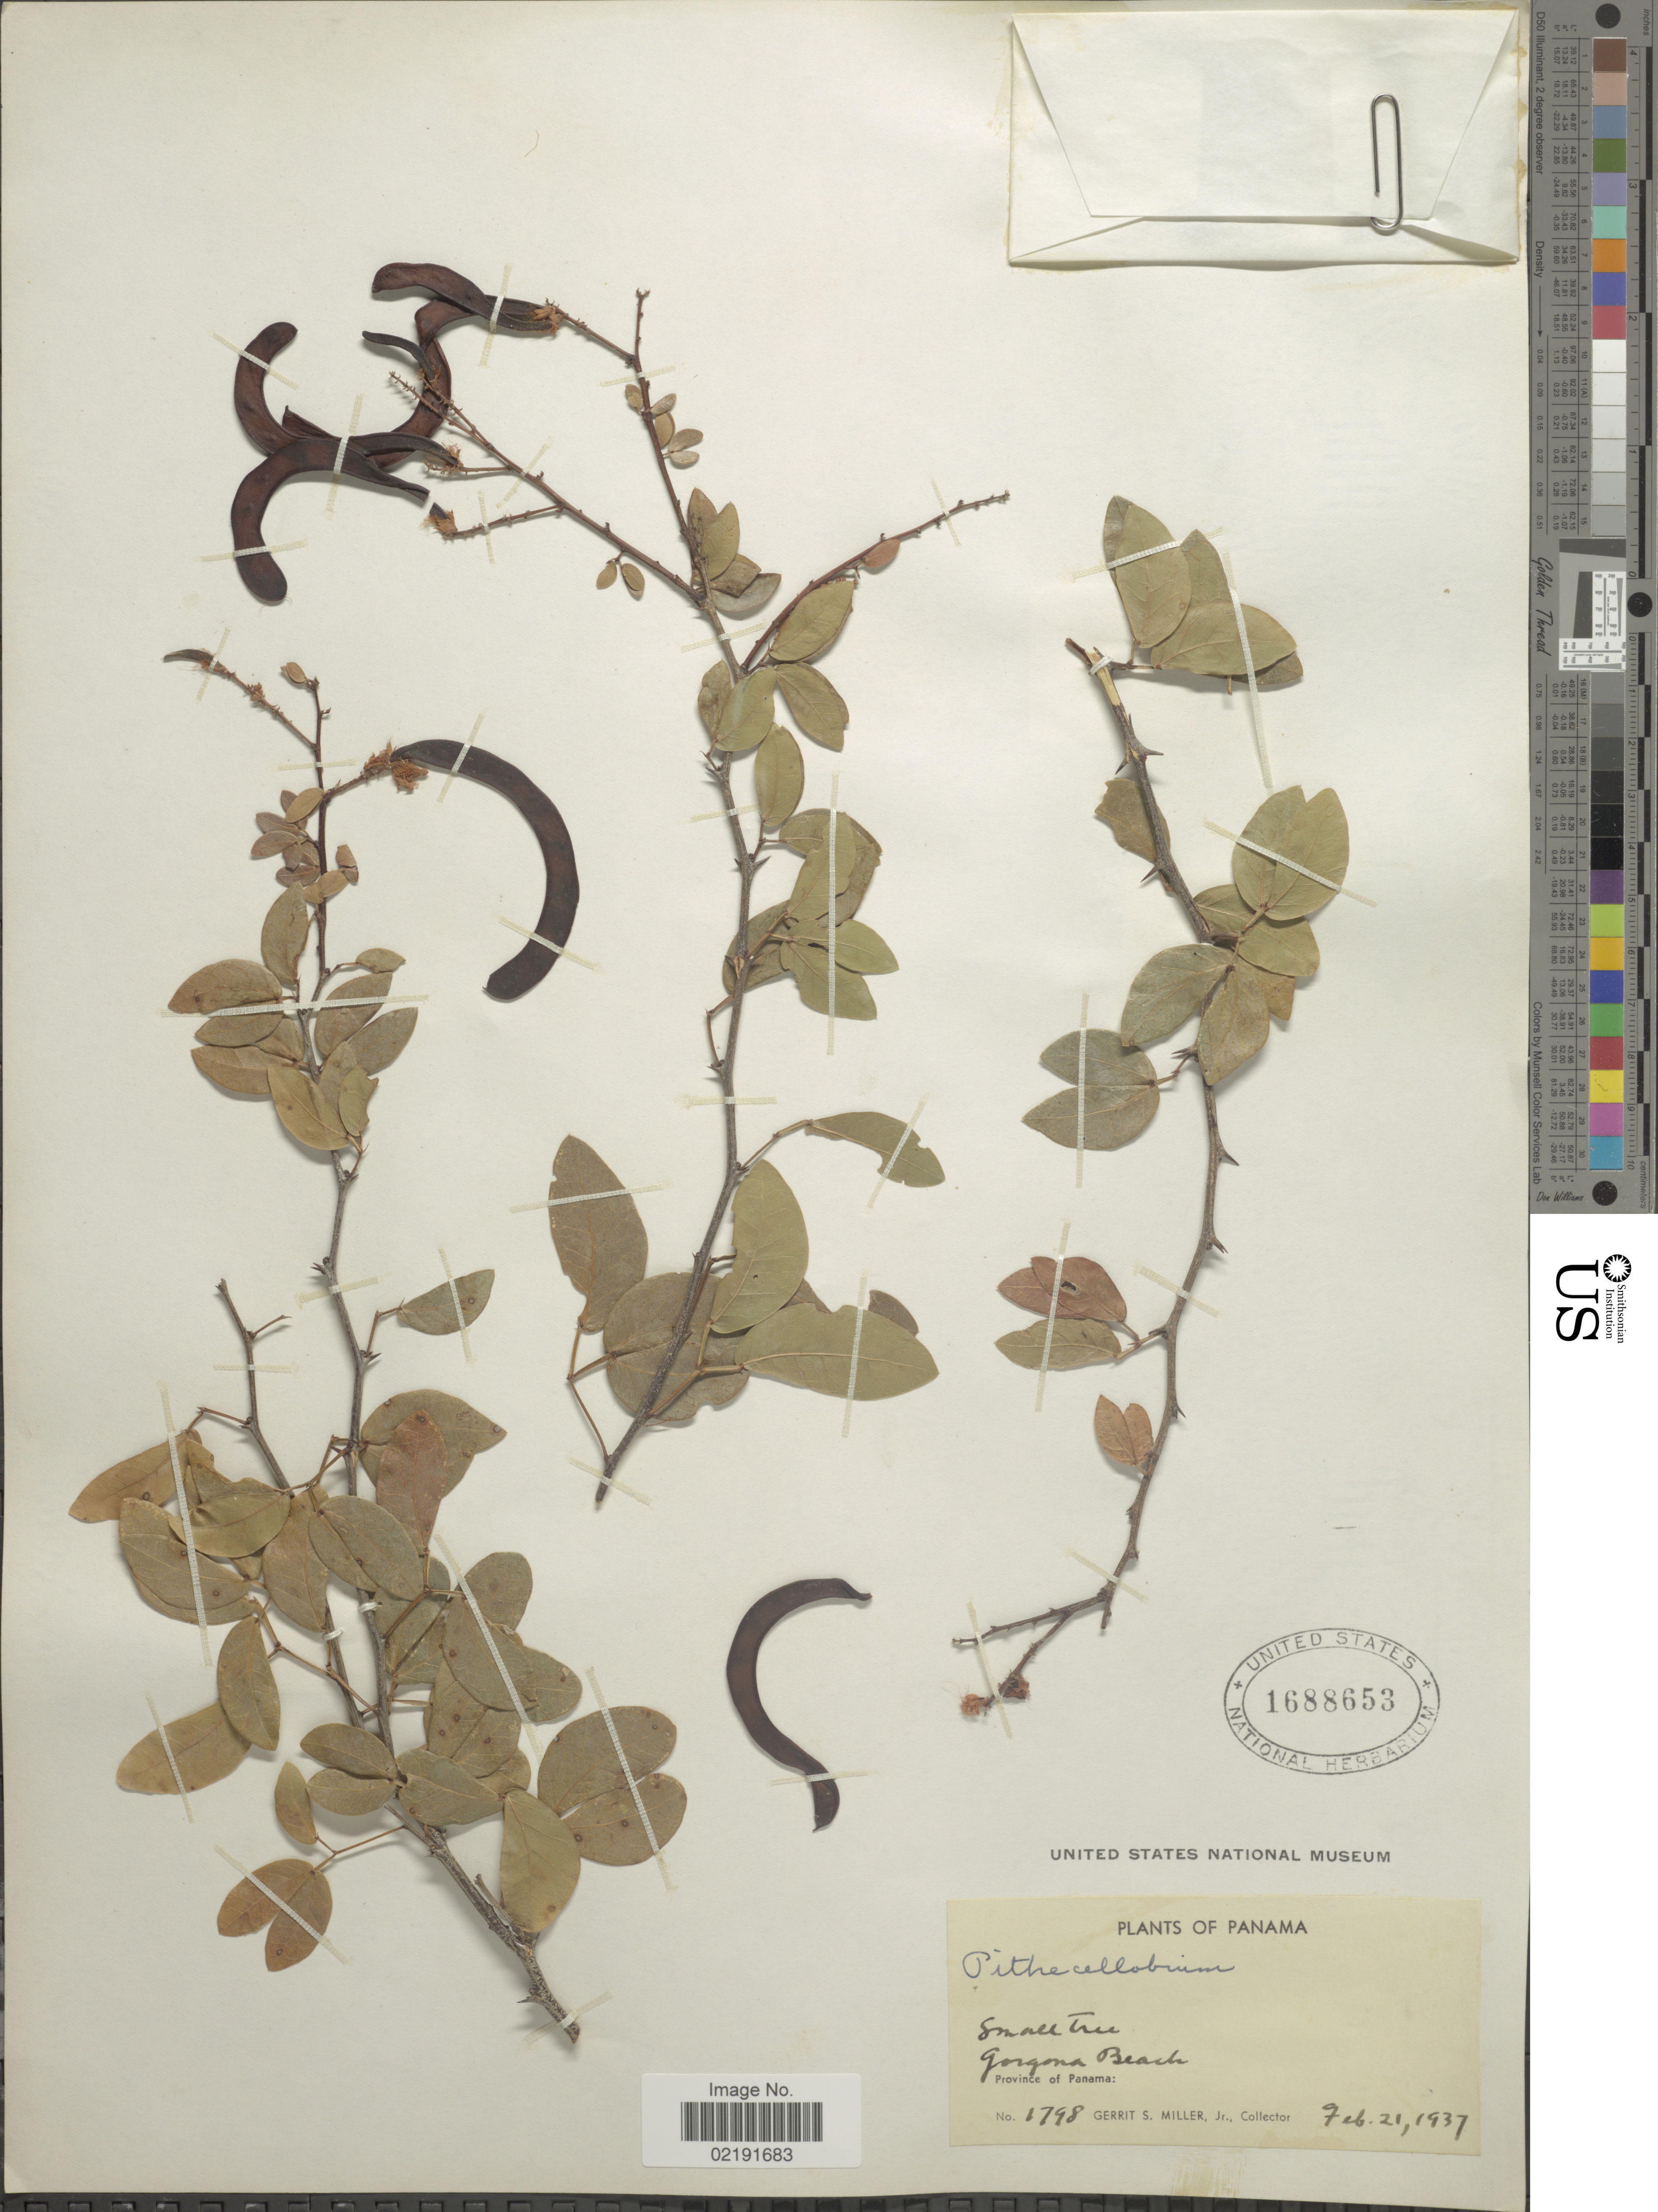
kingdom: Plantae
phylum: Tracheophyta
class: Magnoliopsida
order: Fabales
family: Fabaceae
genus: Pithecellobium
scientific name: Pithecellobium oblongum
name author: Benth.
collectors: G. S. Miller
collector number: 1798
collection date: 1937-02-21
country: Panama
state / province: Panamá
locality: Gorgona Beach. Province of Panama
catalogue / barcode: US 1688653